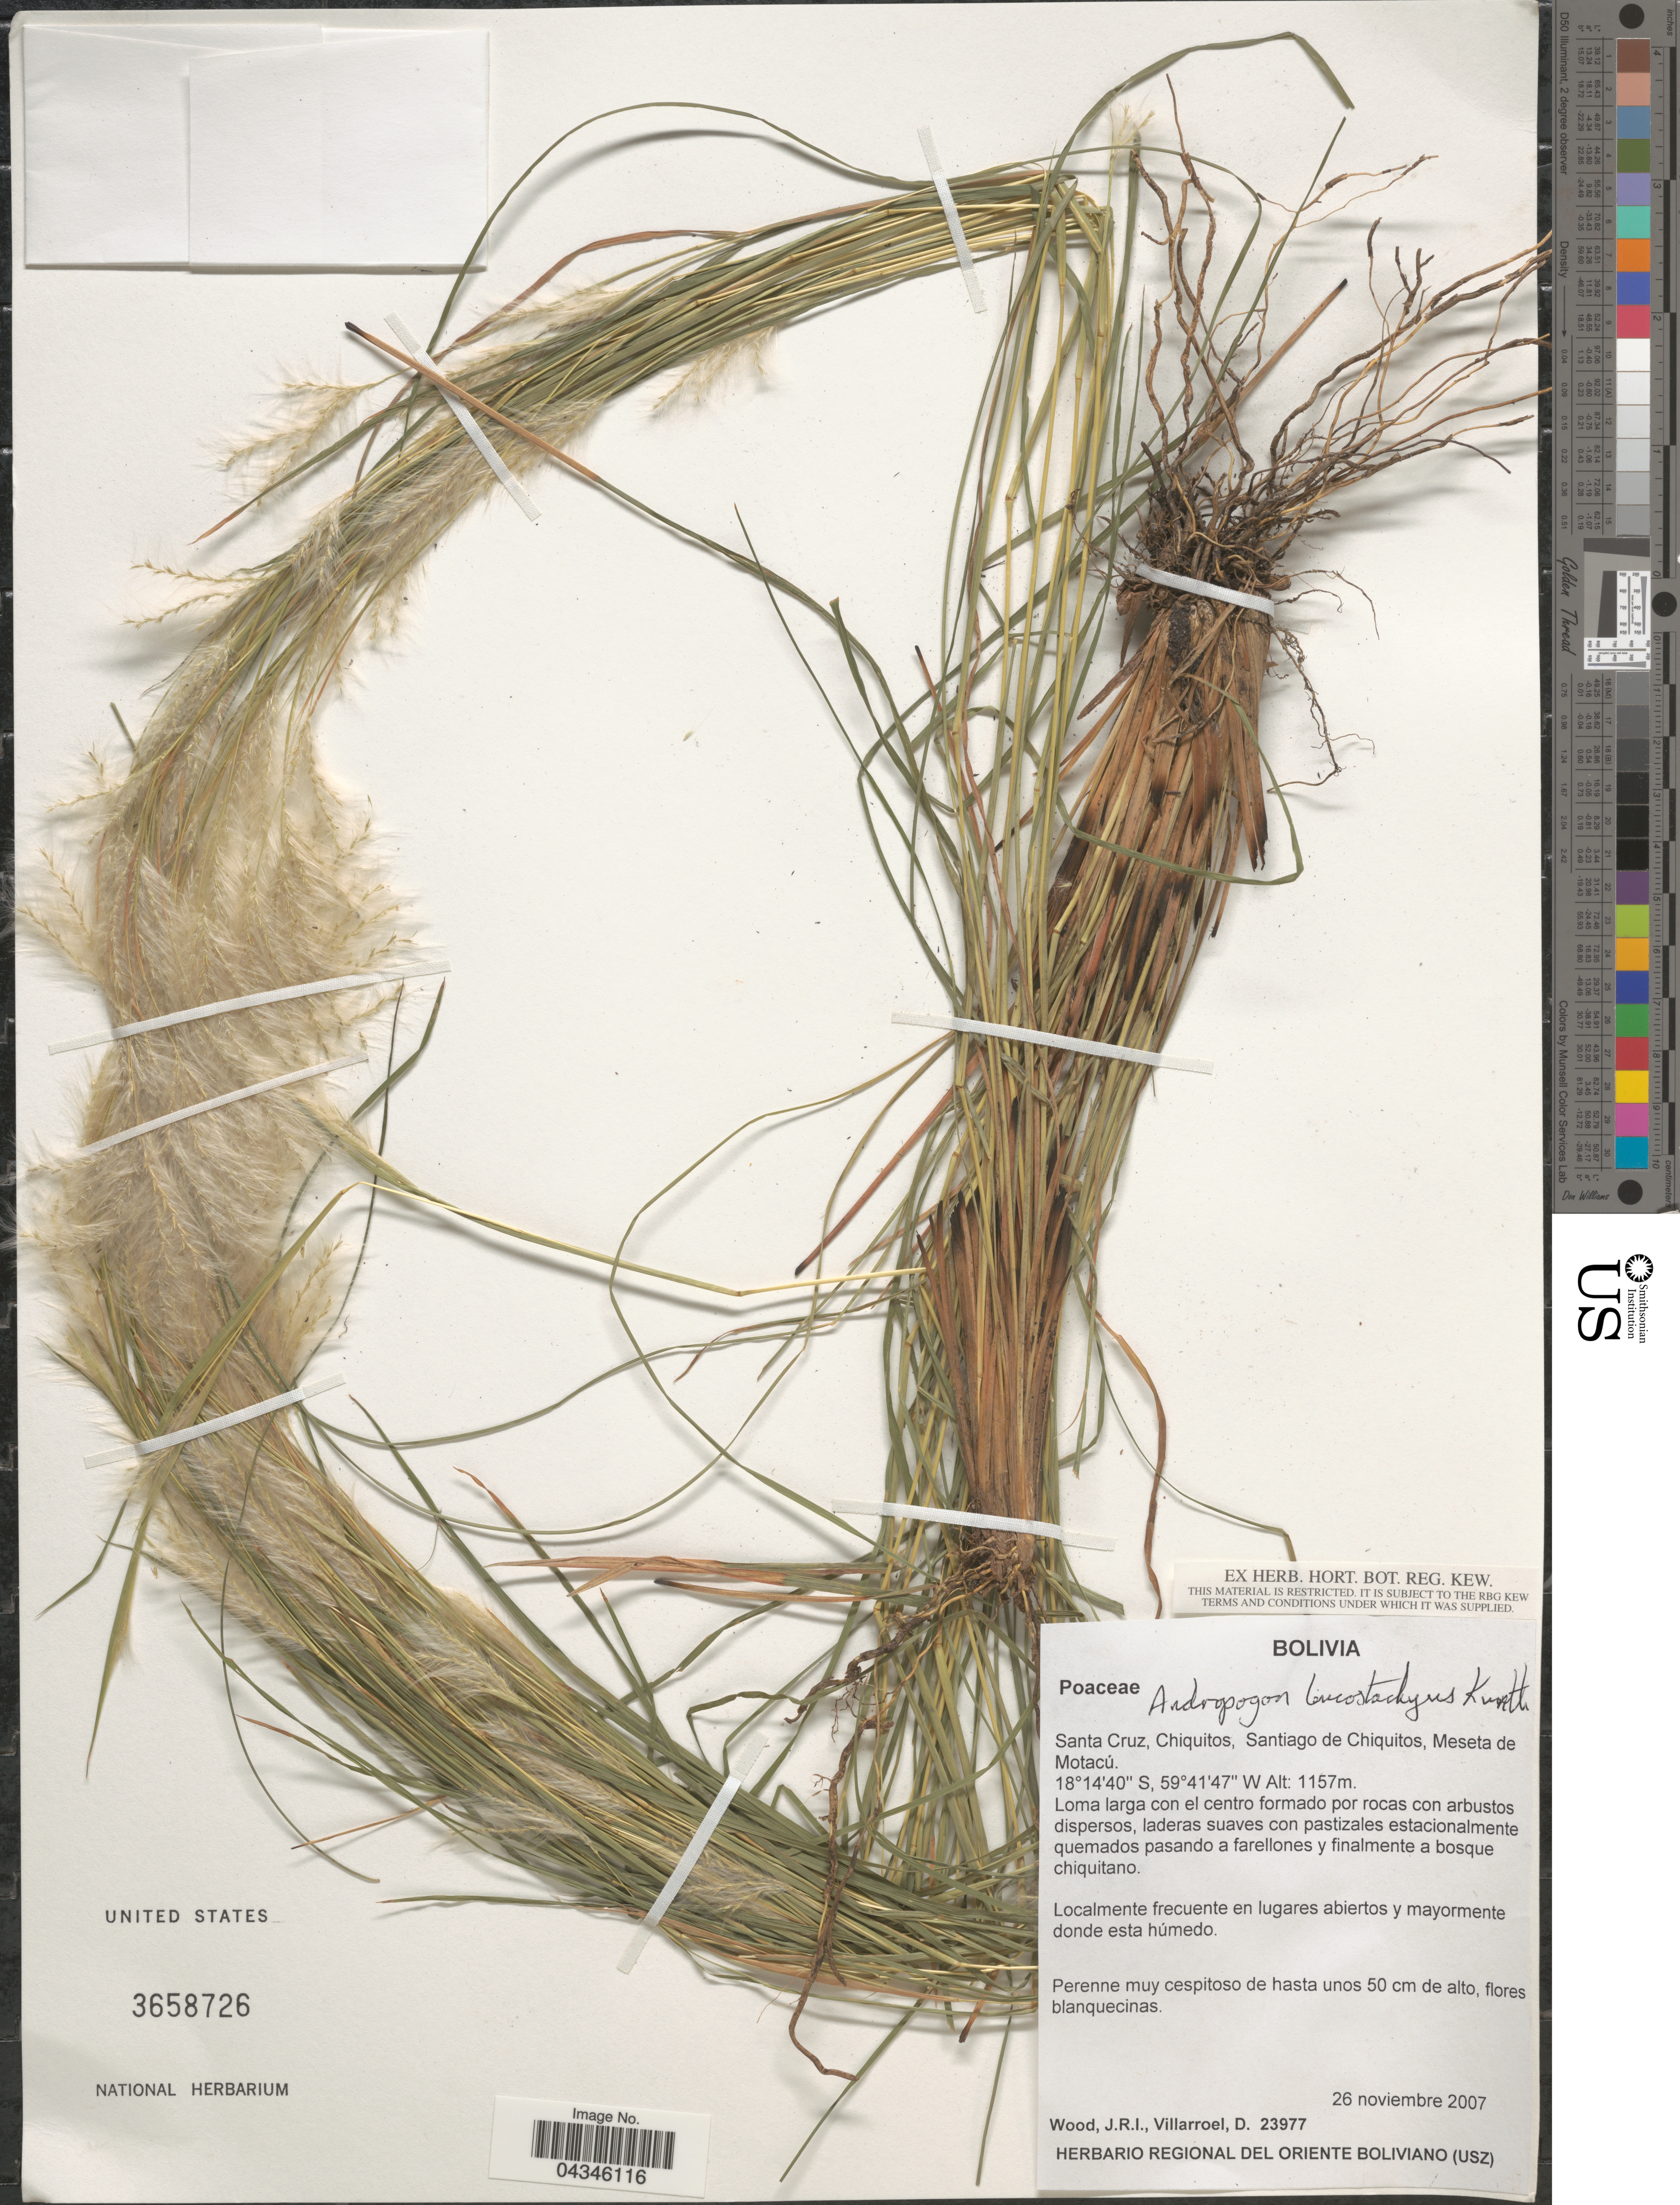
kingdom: Plantae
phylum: Tracheophyta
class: Liliopsida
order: Poales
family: Poaceae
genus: Andropogon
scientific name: Andropogon leucostachyus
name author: Kunth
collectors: J. R. I. Wood & D. Villarroel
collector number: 23977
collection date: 2007-11-26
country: Bolivia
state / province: Santa Cruz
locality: Chiquitos, Santiago de Chiquitos, Meseta de Motacú.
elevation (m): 1157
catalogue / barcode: US 3658726